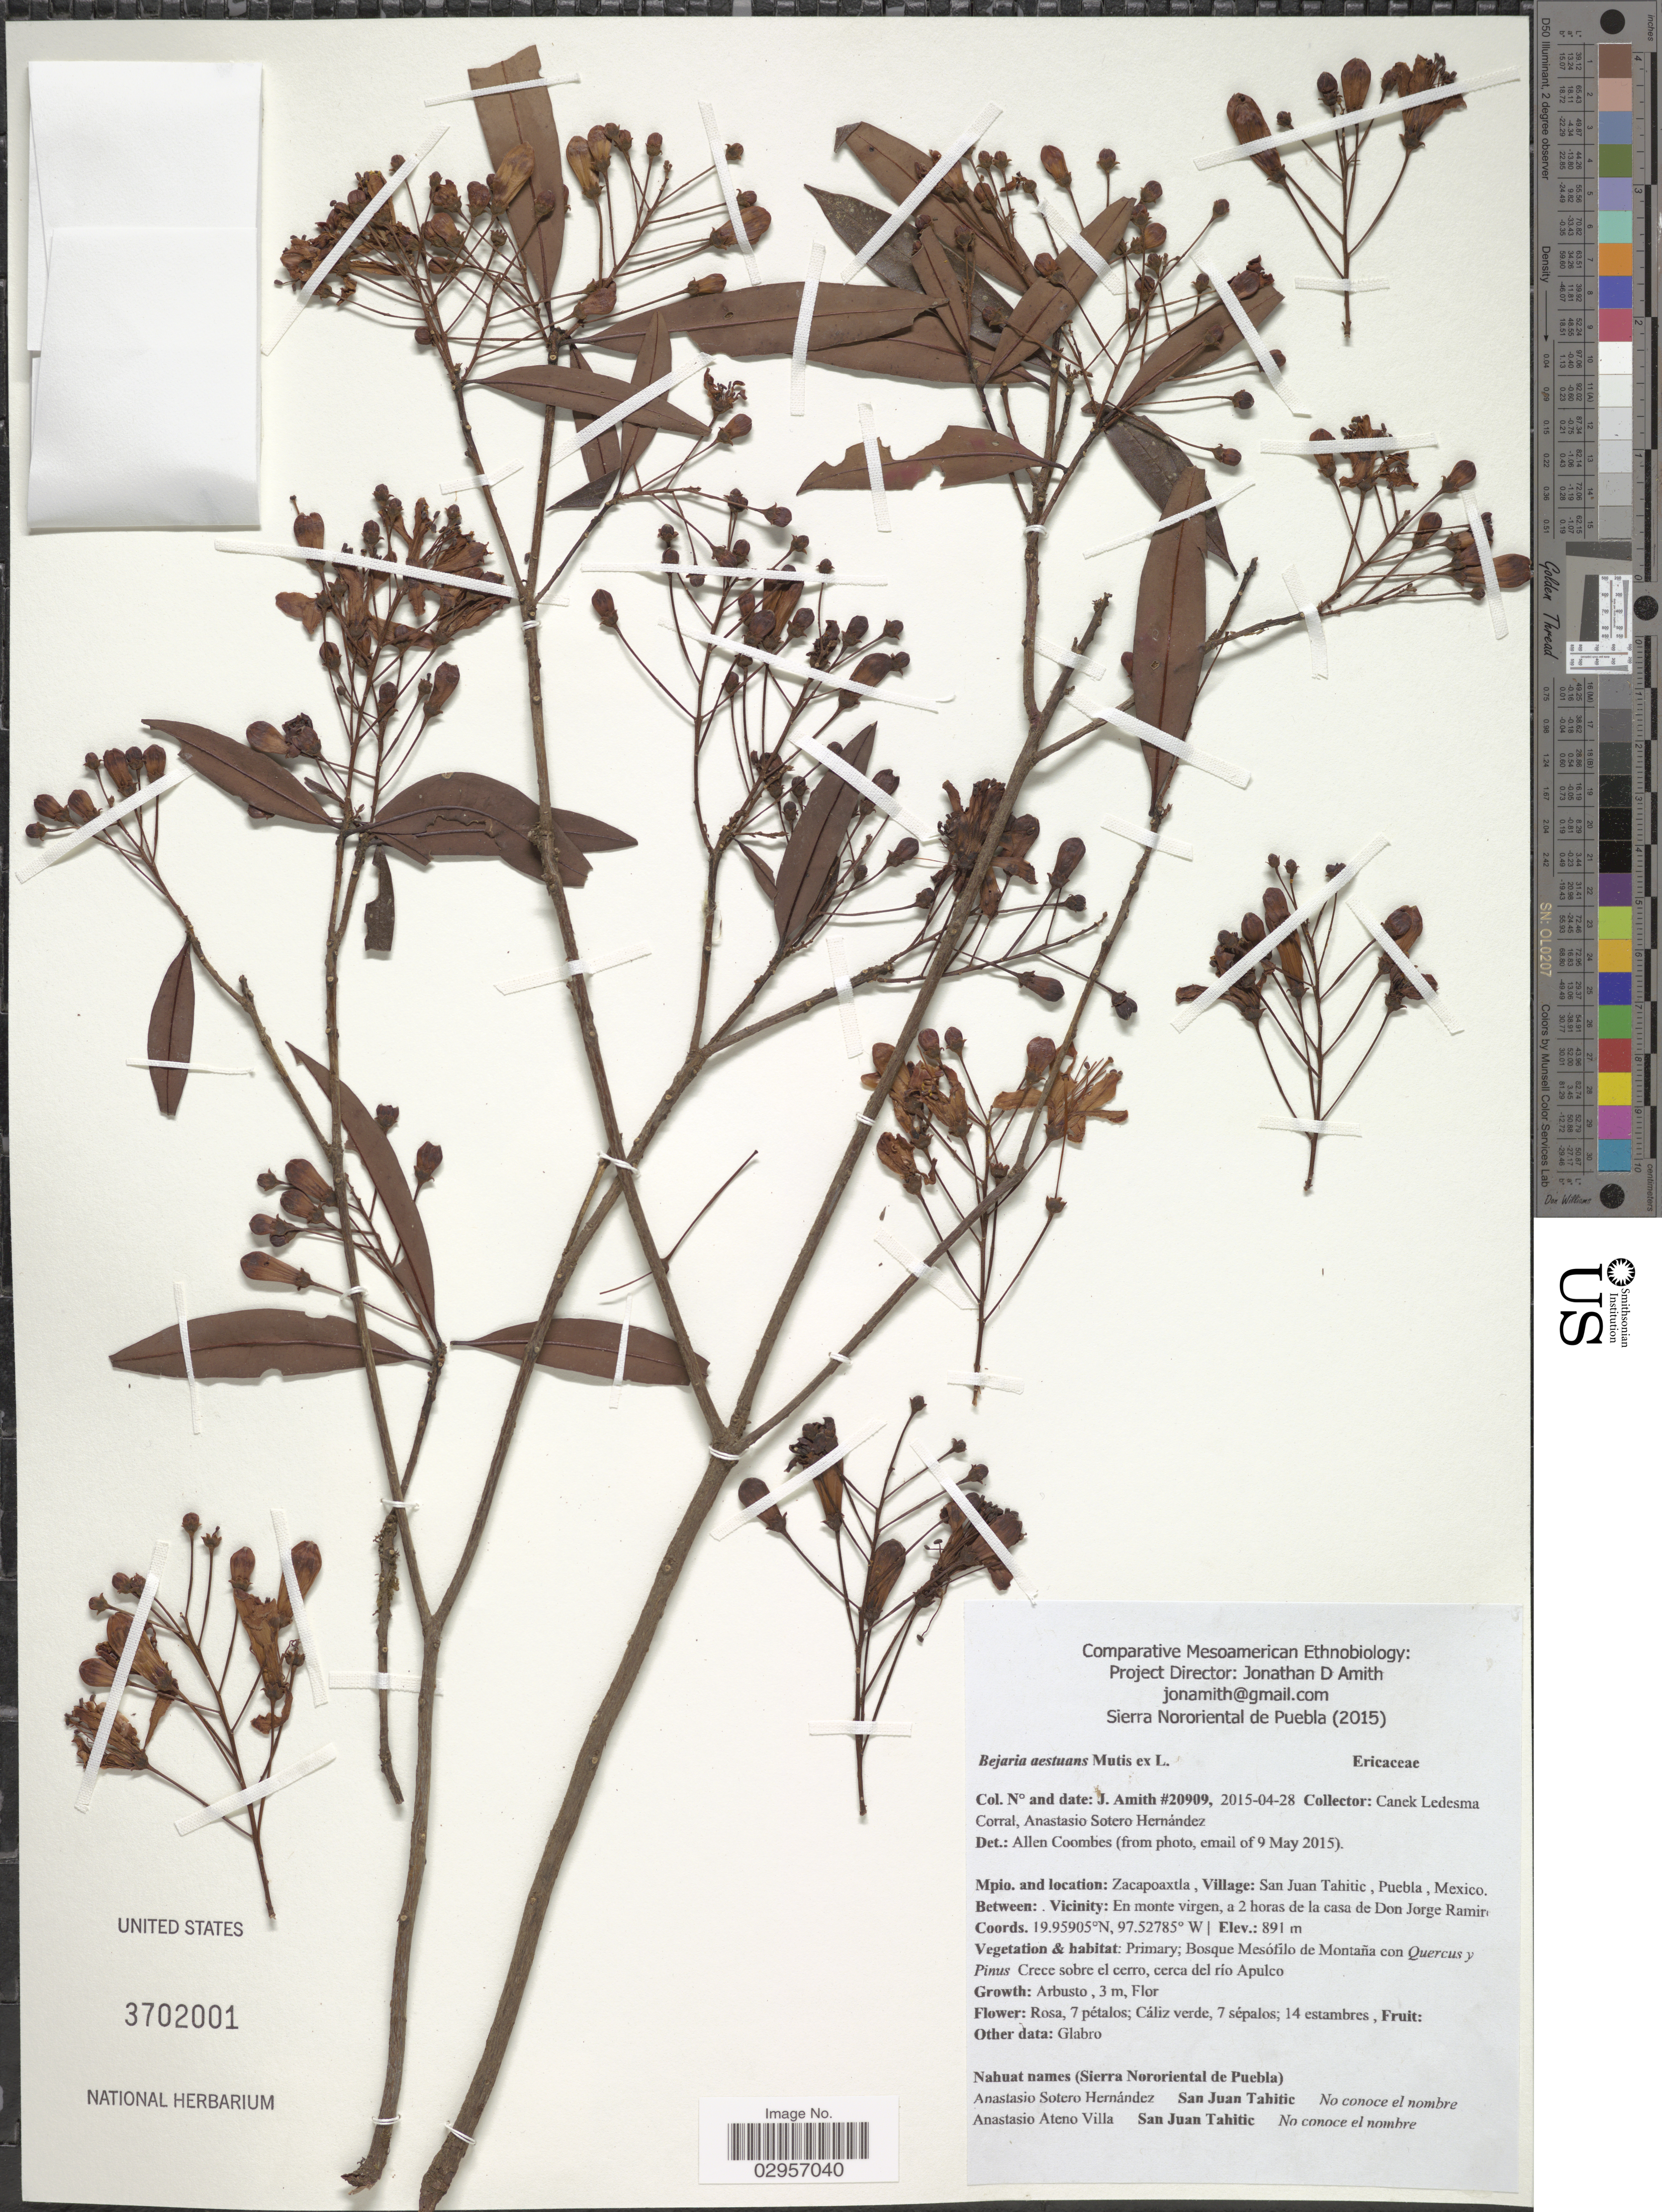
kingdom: Plantae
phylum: Tracheophyta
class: Magnoliopsida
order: Ericales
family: Ericaceae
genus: Befaria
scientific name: Befaria aestuans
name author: Mutis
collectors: J. D. Amith, Canek Ledesma C. & A. Sotero H.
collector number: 20909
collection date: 2015-04-28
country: Mexico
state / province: Puebla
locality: Mpio.: Zacapoaxtla, Village: San Juan Tahitic, Puebla, Mexico, Vicinity: En monte virgen, a 2 horas de la casa de Don Jorge Ramiro.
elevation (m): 891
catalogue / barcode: US 3702001